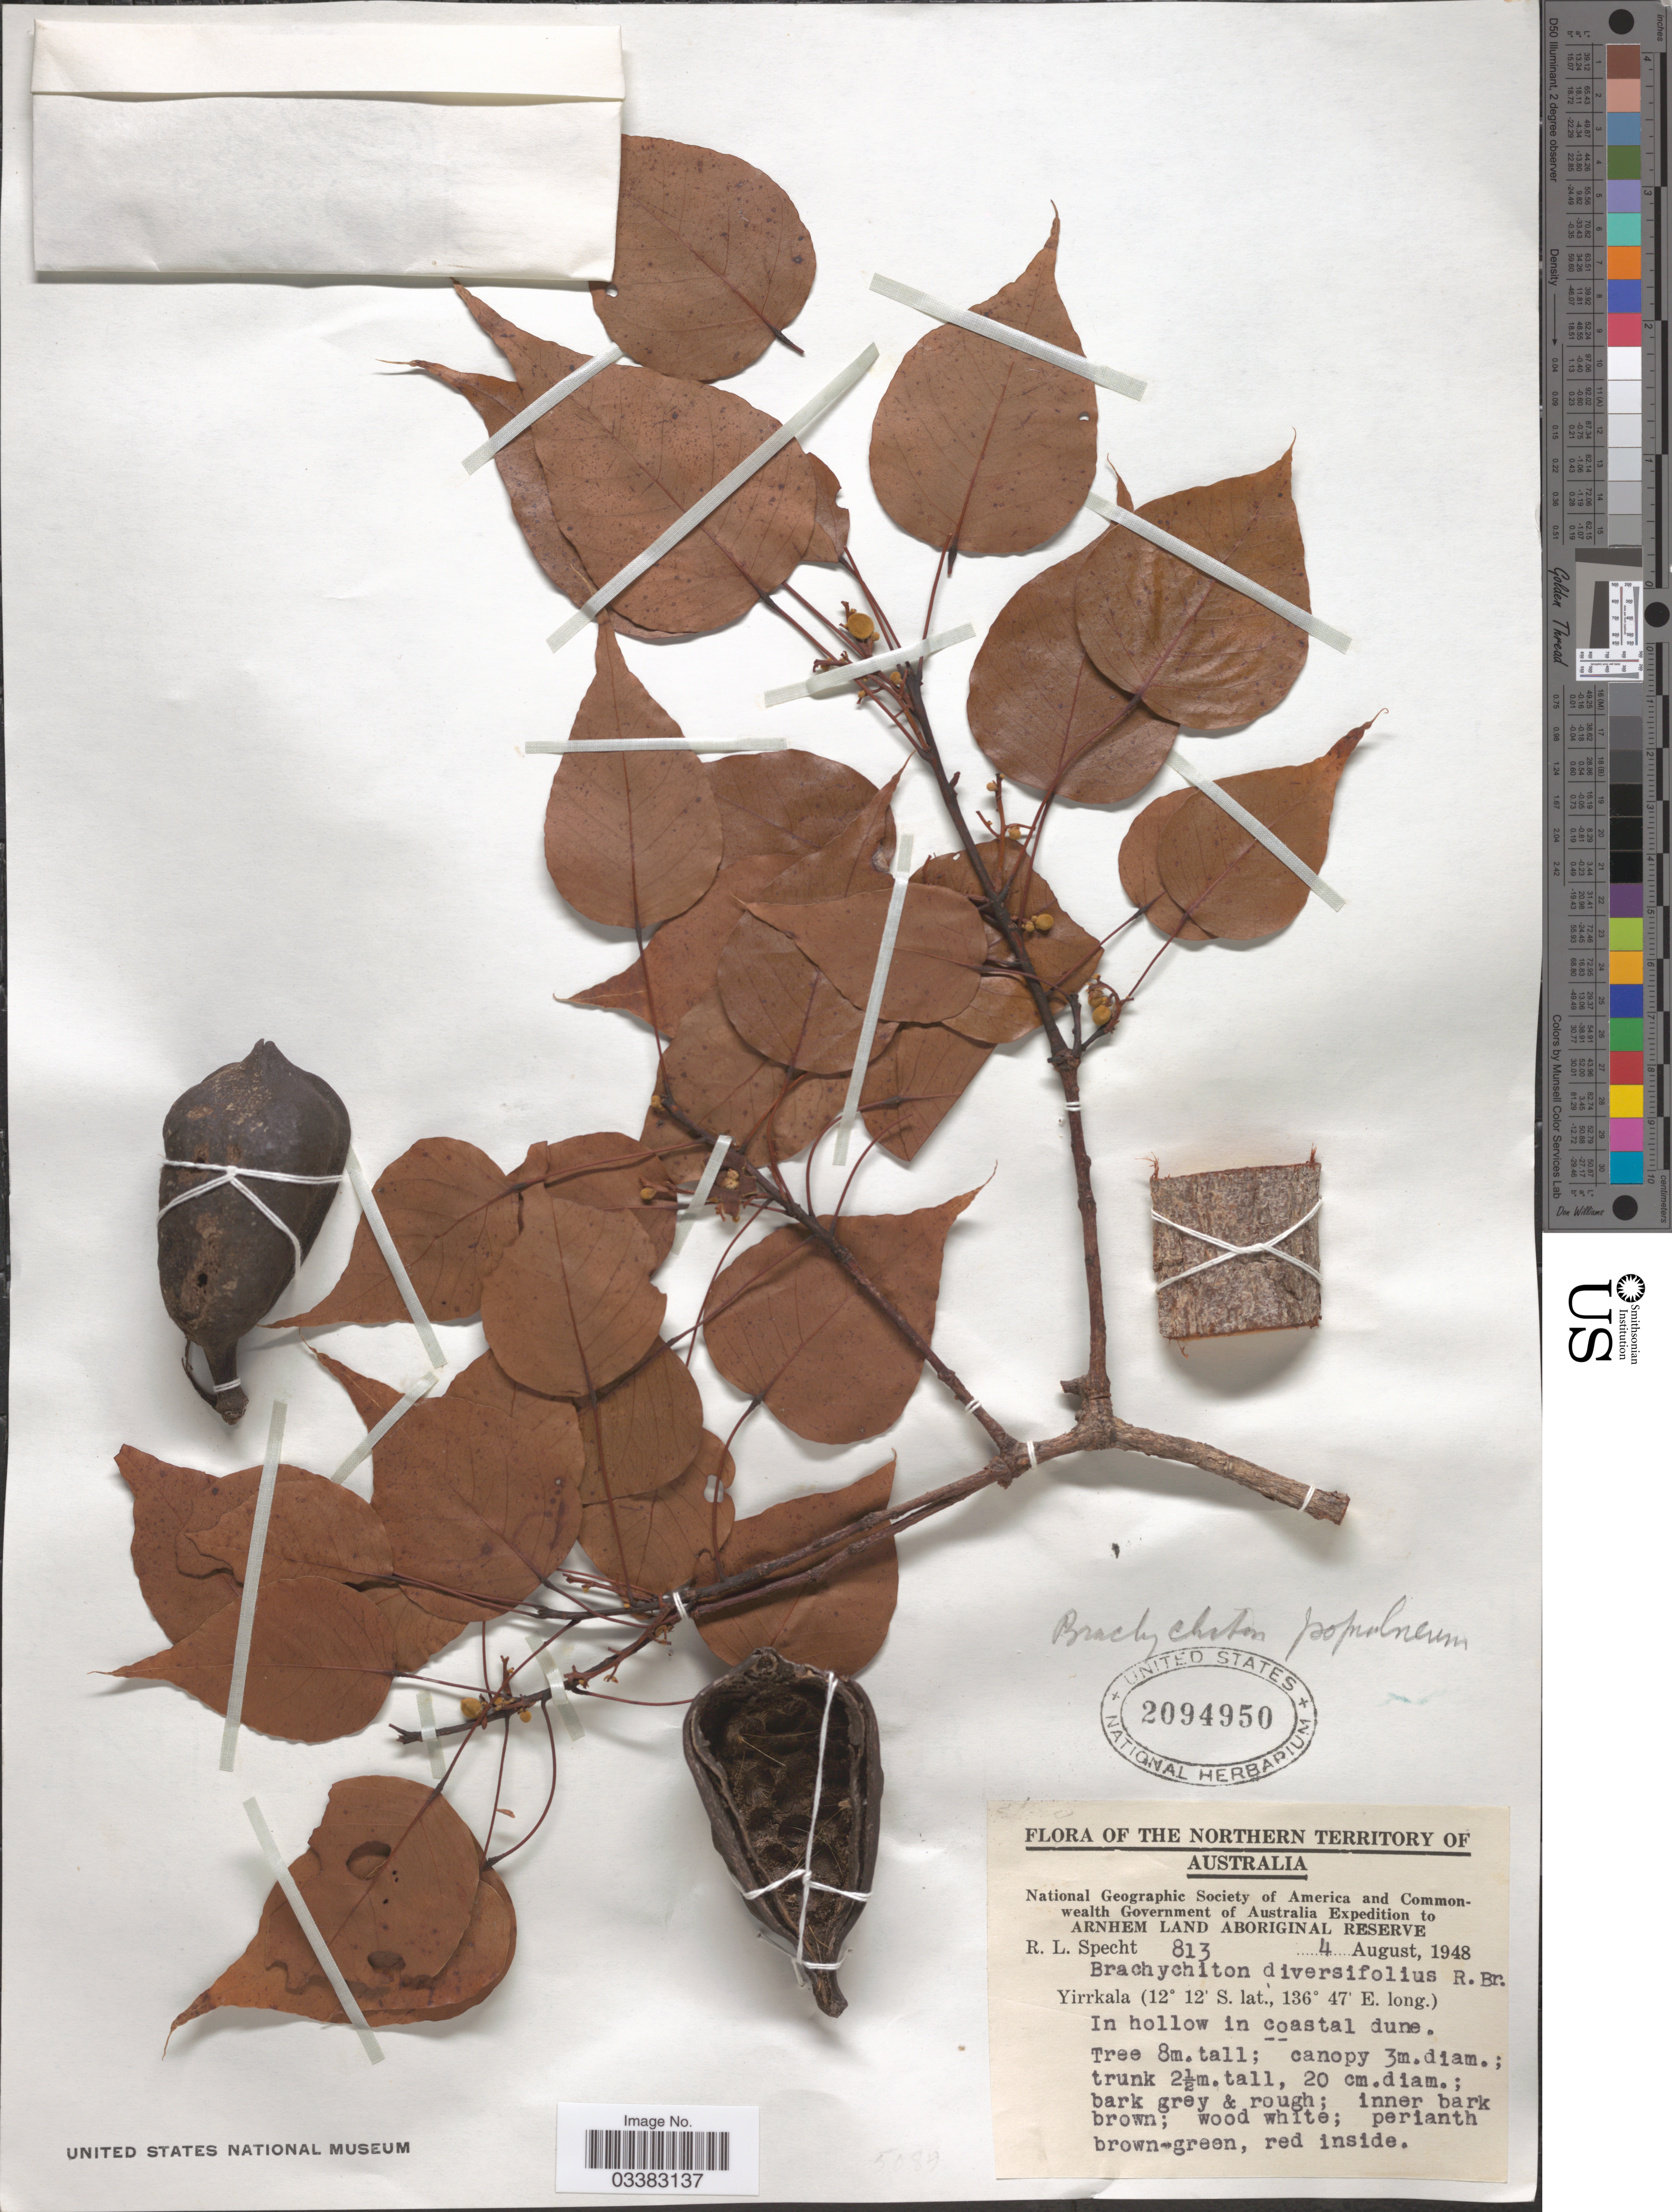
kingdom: Plantae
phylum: Tracheophyta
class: Magnoliopsida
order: Malvales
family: Malvaceae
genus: Brachychiton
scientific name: Brachychiton populneus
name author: (Schott & Endl.) R. Br.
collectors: R. L. Specht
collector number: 813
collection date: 1948-08-04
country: Australia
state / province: Northern Territory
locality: Yirrkala.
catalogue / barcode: US 2094950